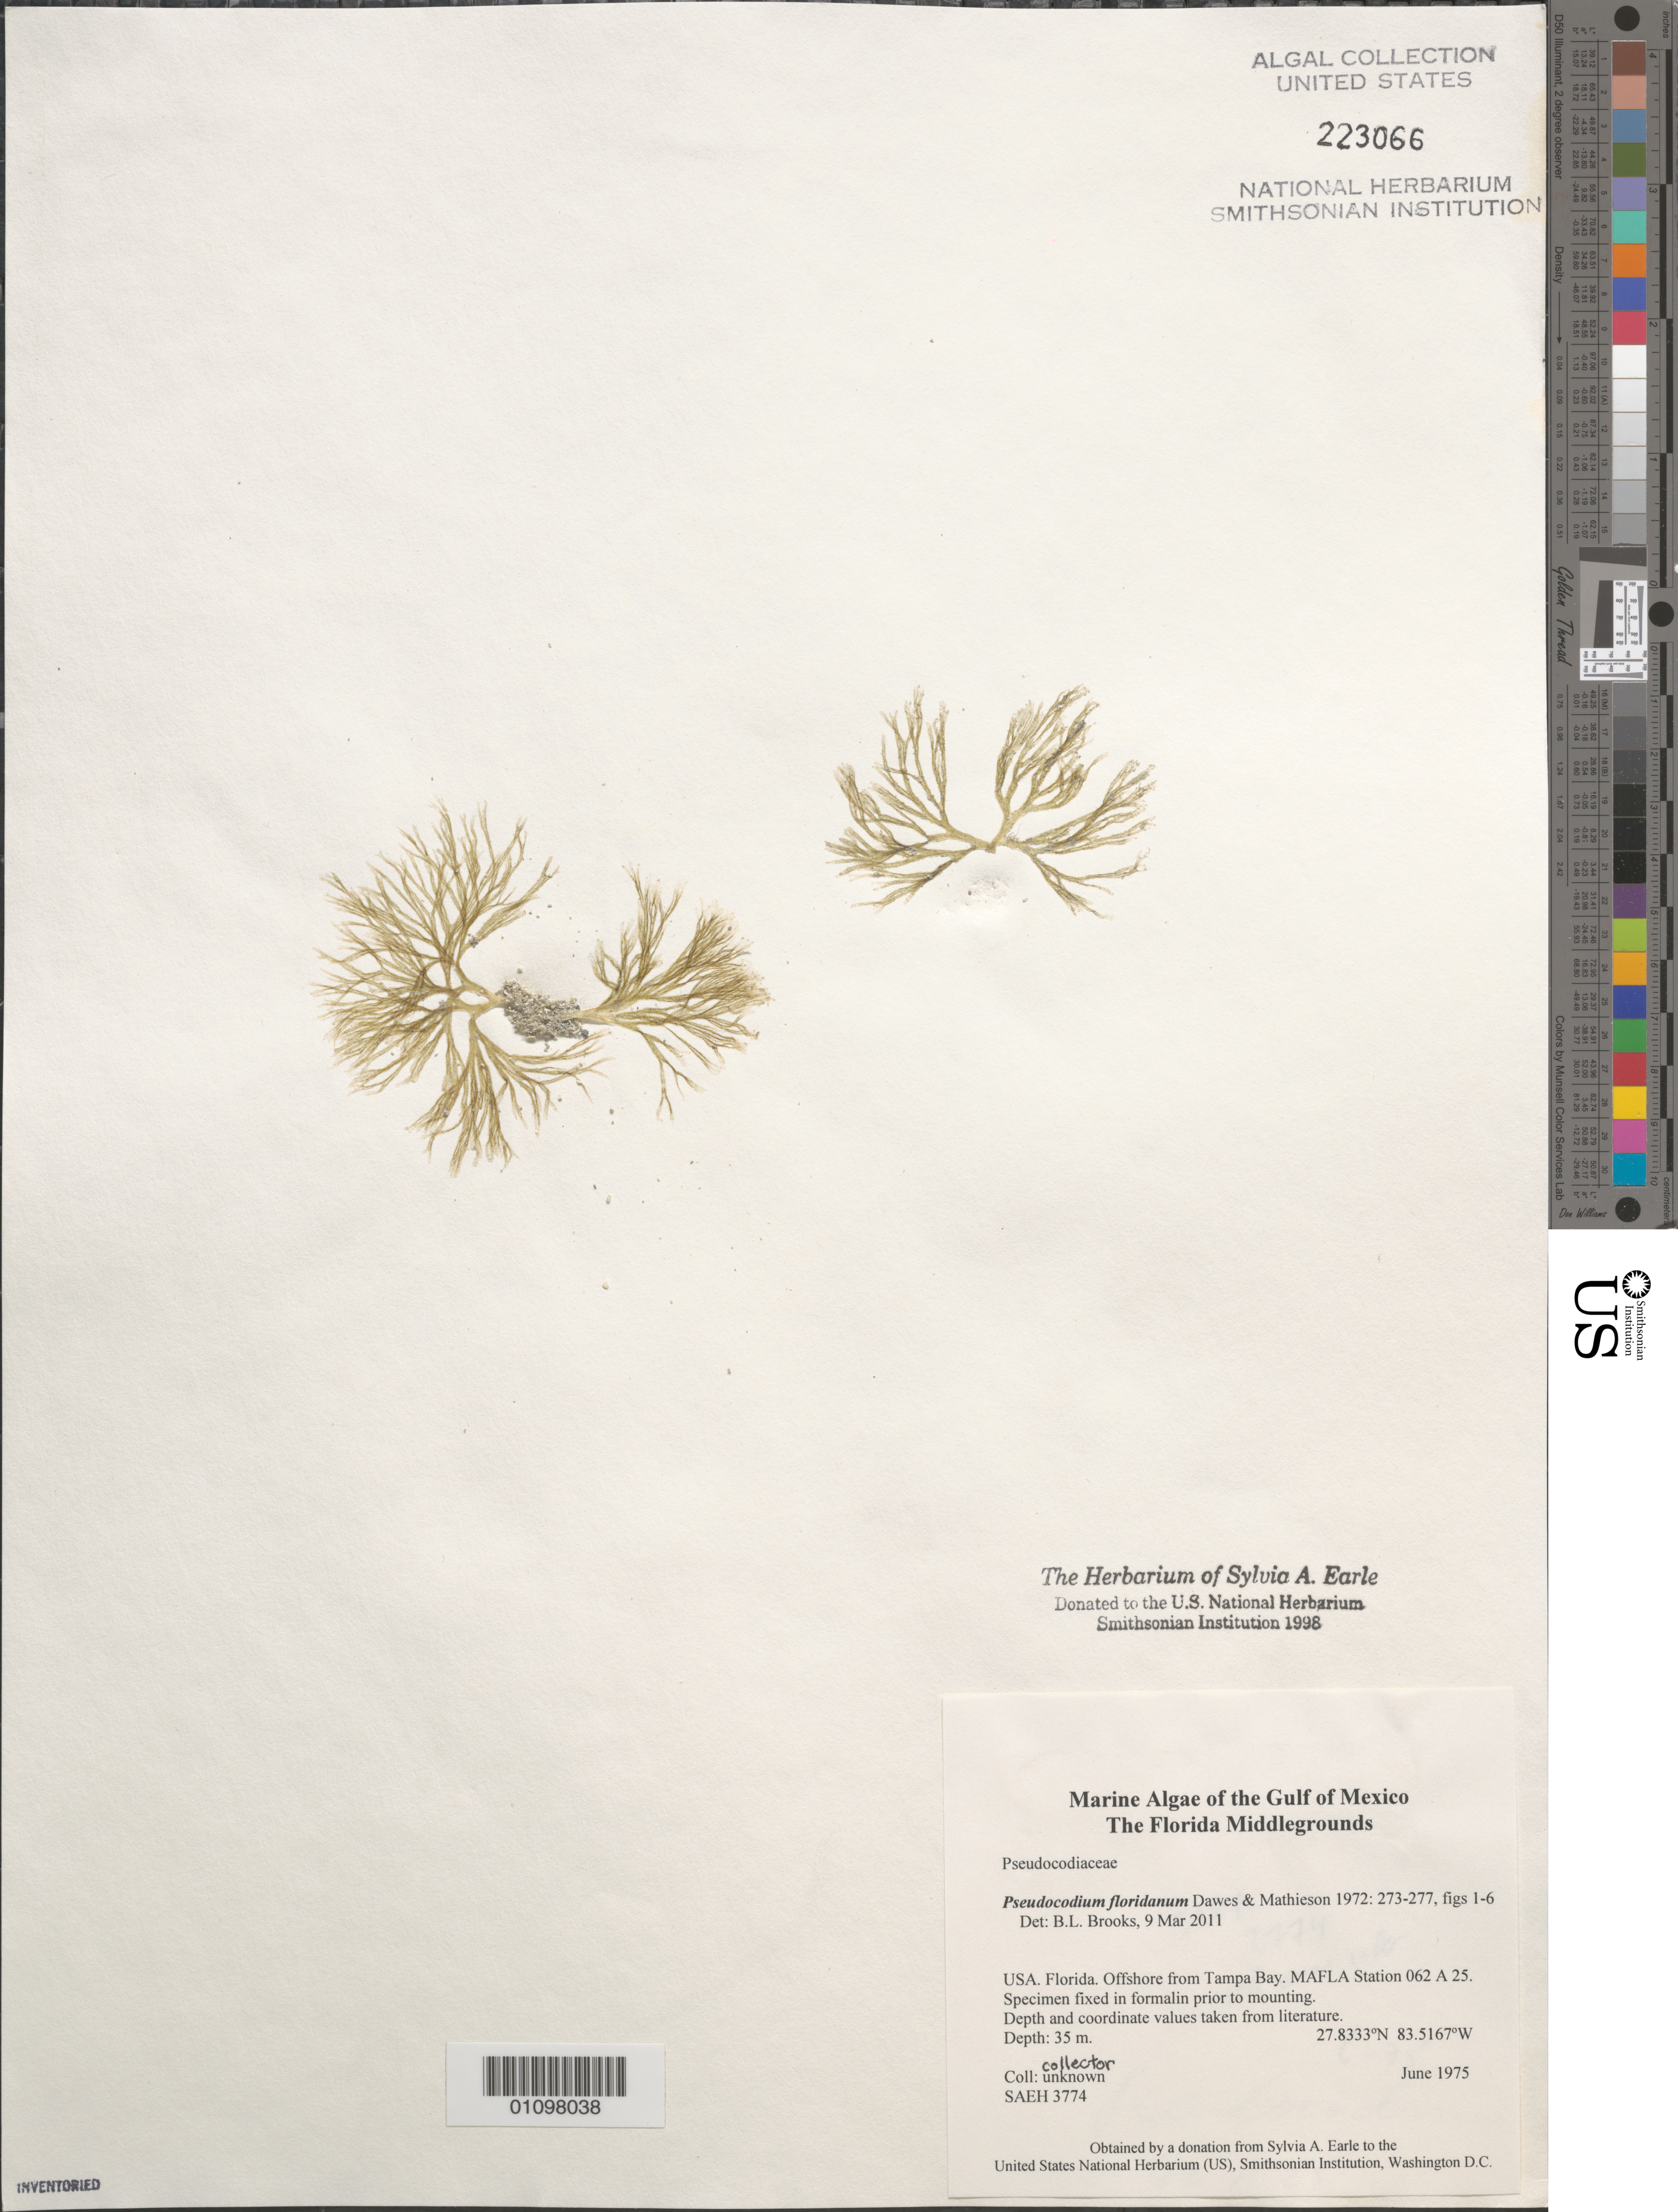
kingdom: Plantae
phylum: Chlorophyta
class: Ulvophyceae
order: Bryopsidales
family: Pseudocodiaceae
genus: Pseudocodium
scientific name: Pseudocodium floridanum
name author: Dawes & A.C. Mathieson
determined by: Brooks, B. L., (BOT), Smithsonian Institution - National Museum of Natural History (UNITED STATES)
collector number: SAEH 3774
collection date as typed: Jun 1975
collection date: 1975-06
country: United States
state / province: Florida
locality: Florida Middle Grounds, offshore from Tampa Bay, Gulf of Mexico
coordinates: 27.8333 N, 83.5167 W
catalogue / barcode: US 223066